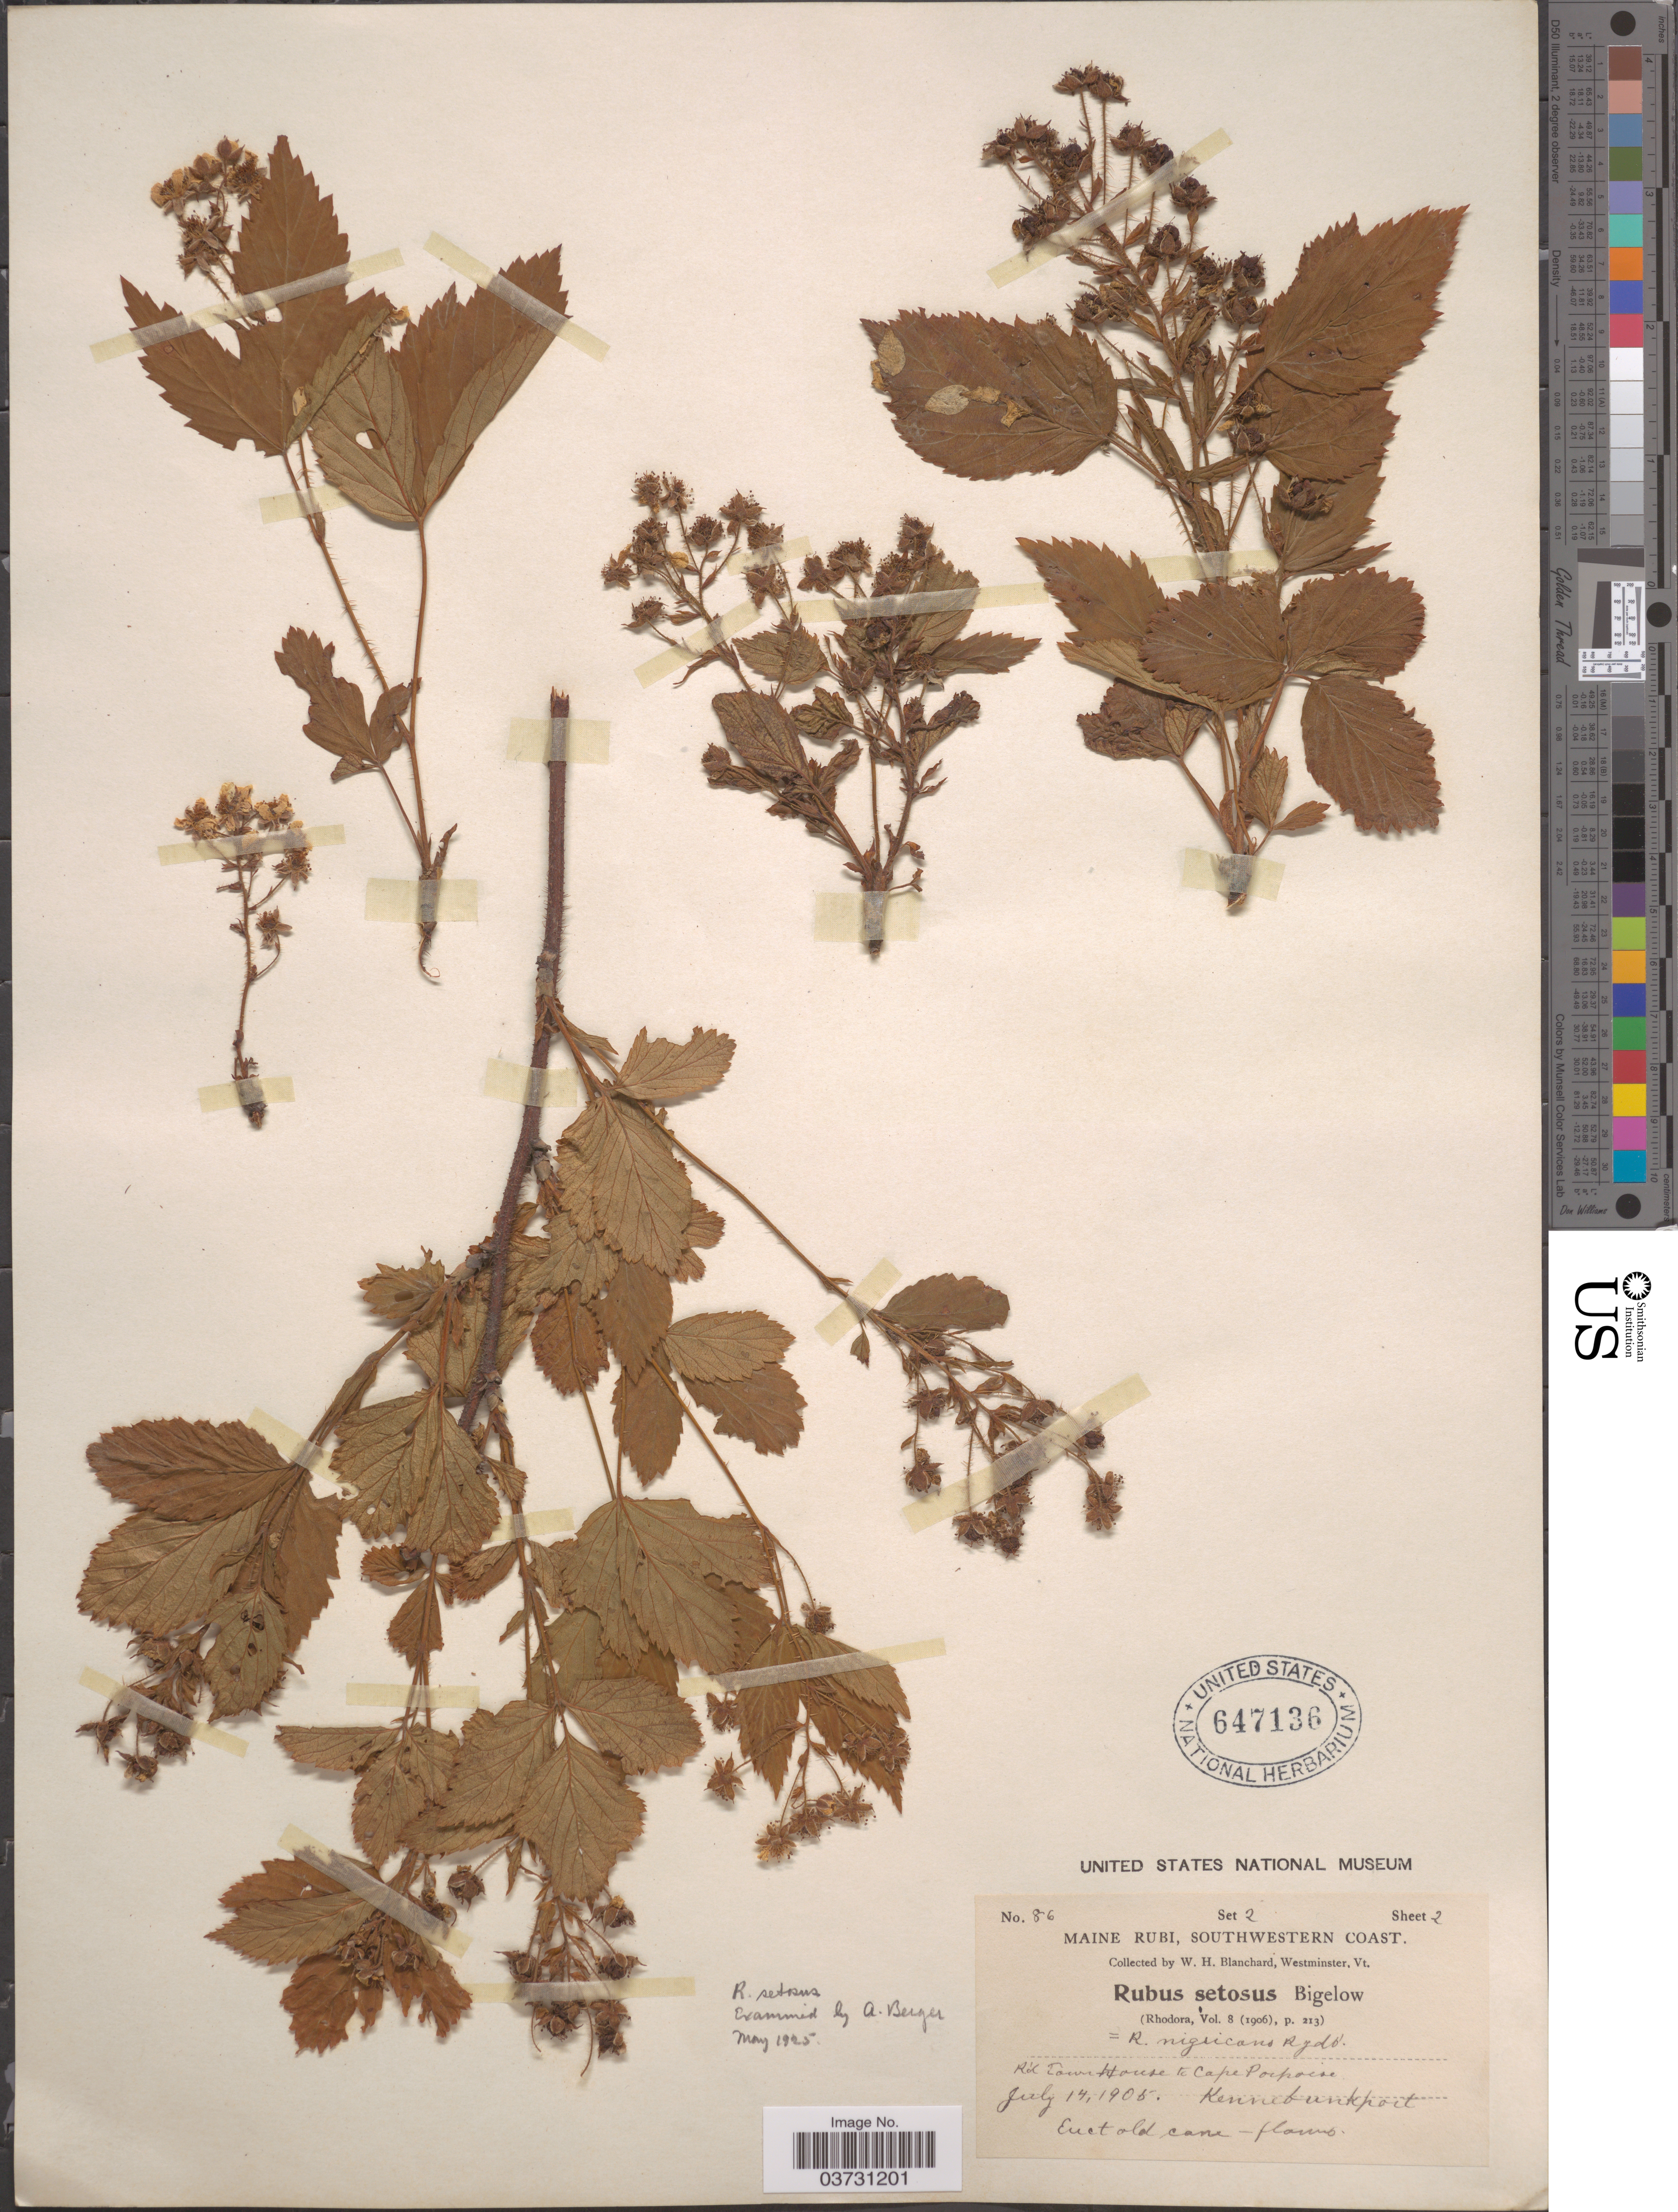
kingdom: Plantae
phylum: Tracheophyta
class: Magnoliopsida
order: Rosales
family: Rosaceae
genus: Rubus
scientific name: Rubus setosus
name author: Bigelow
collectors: W. H. Blanchard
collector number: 86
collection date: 1905-07-14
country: United States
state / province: Maine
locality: Southwestern Coast. Rd. Town House to Cape Porpoise. Kennebunkport.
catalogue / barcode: US 647136